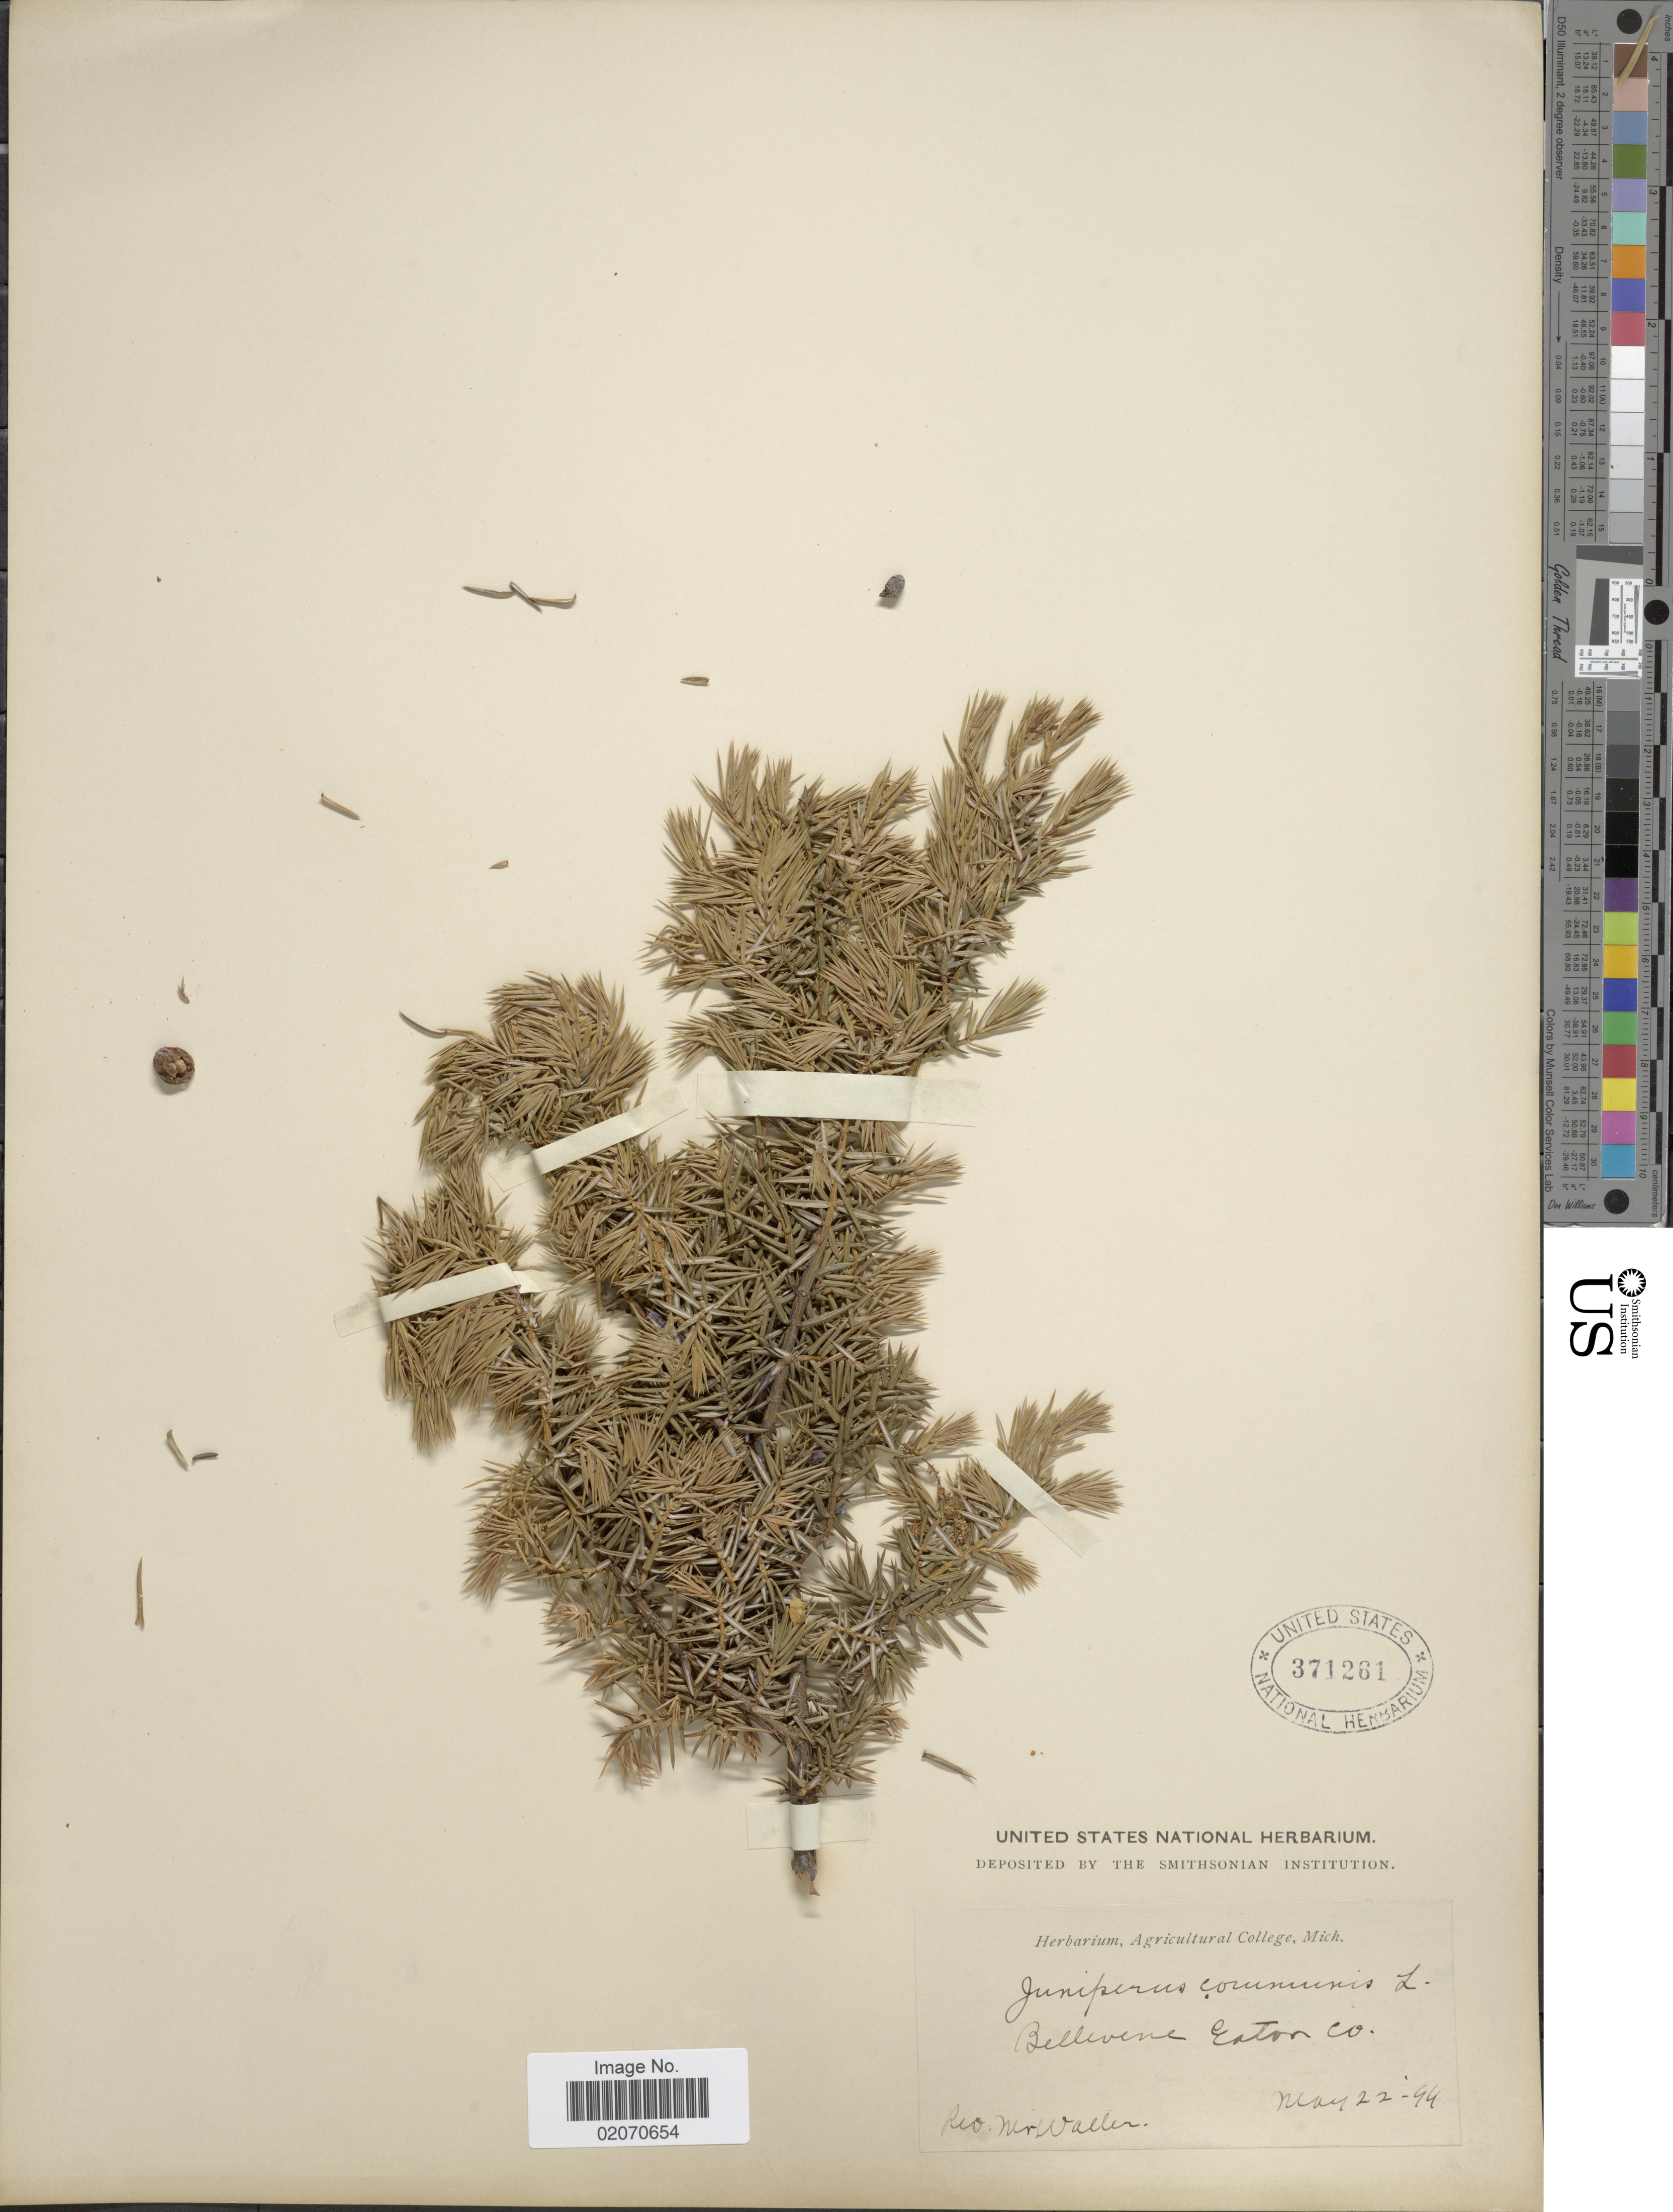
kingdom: Plantae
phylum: Tracheophyta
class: Pinopsida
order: Pinales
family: Cupressaceae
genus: Juniperus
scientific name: Juniperus communis var. depressa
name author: Pursh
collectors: -. Waller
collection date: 1899-05-22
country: United States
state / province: Michigan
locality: Bellevene, Eaton Co.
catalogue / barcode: US 371261